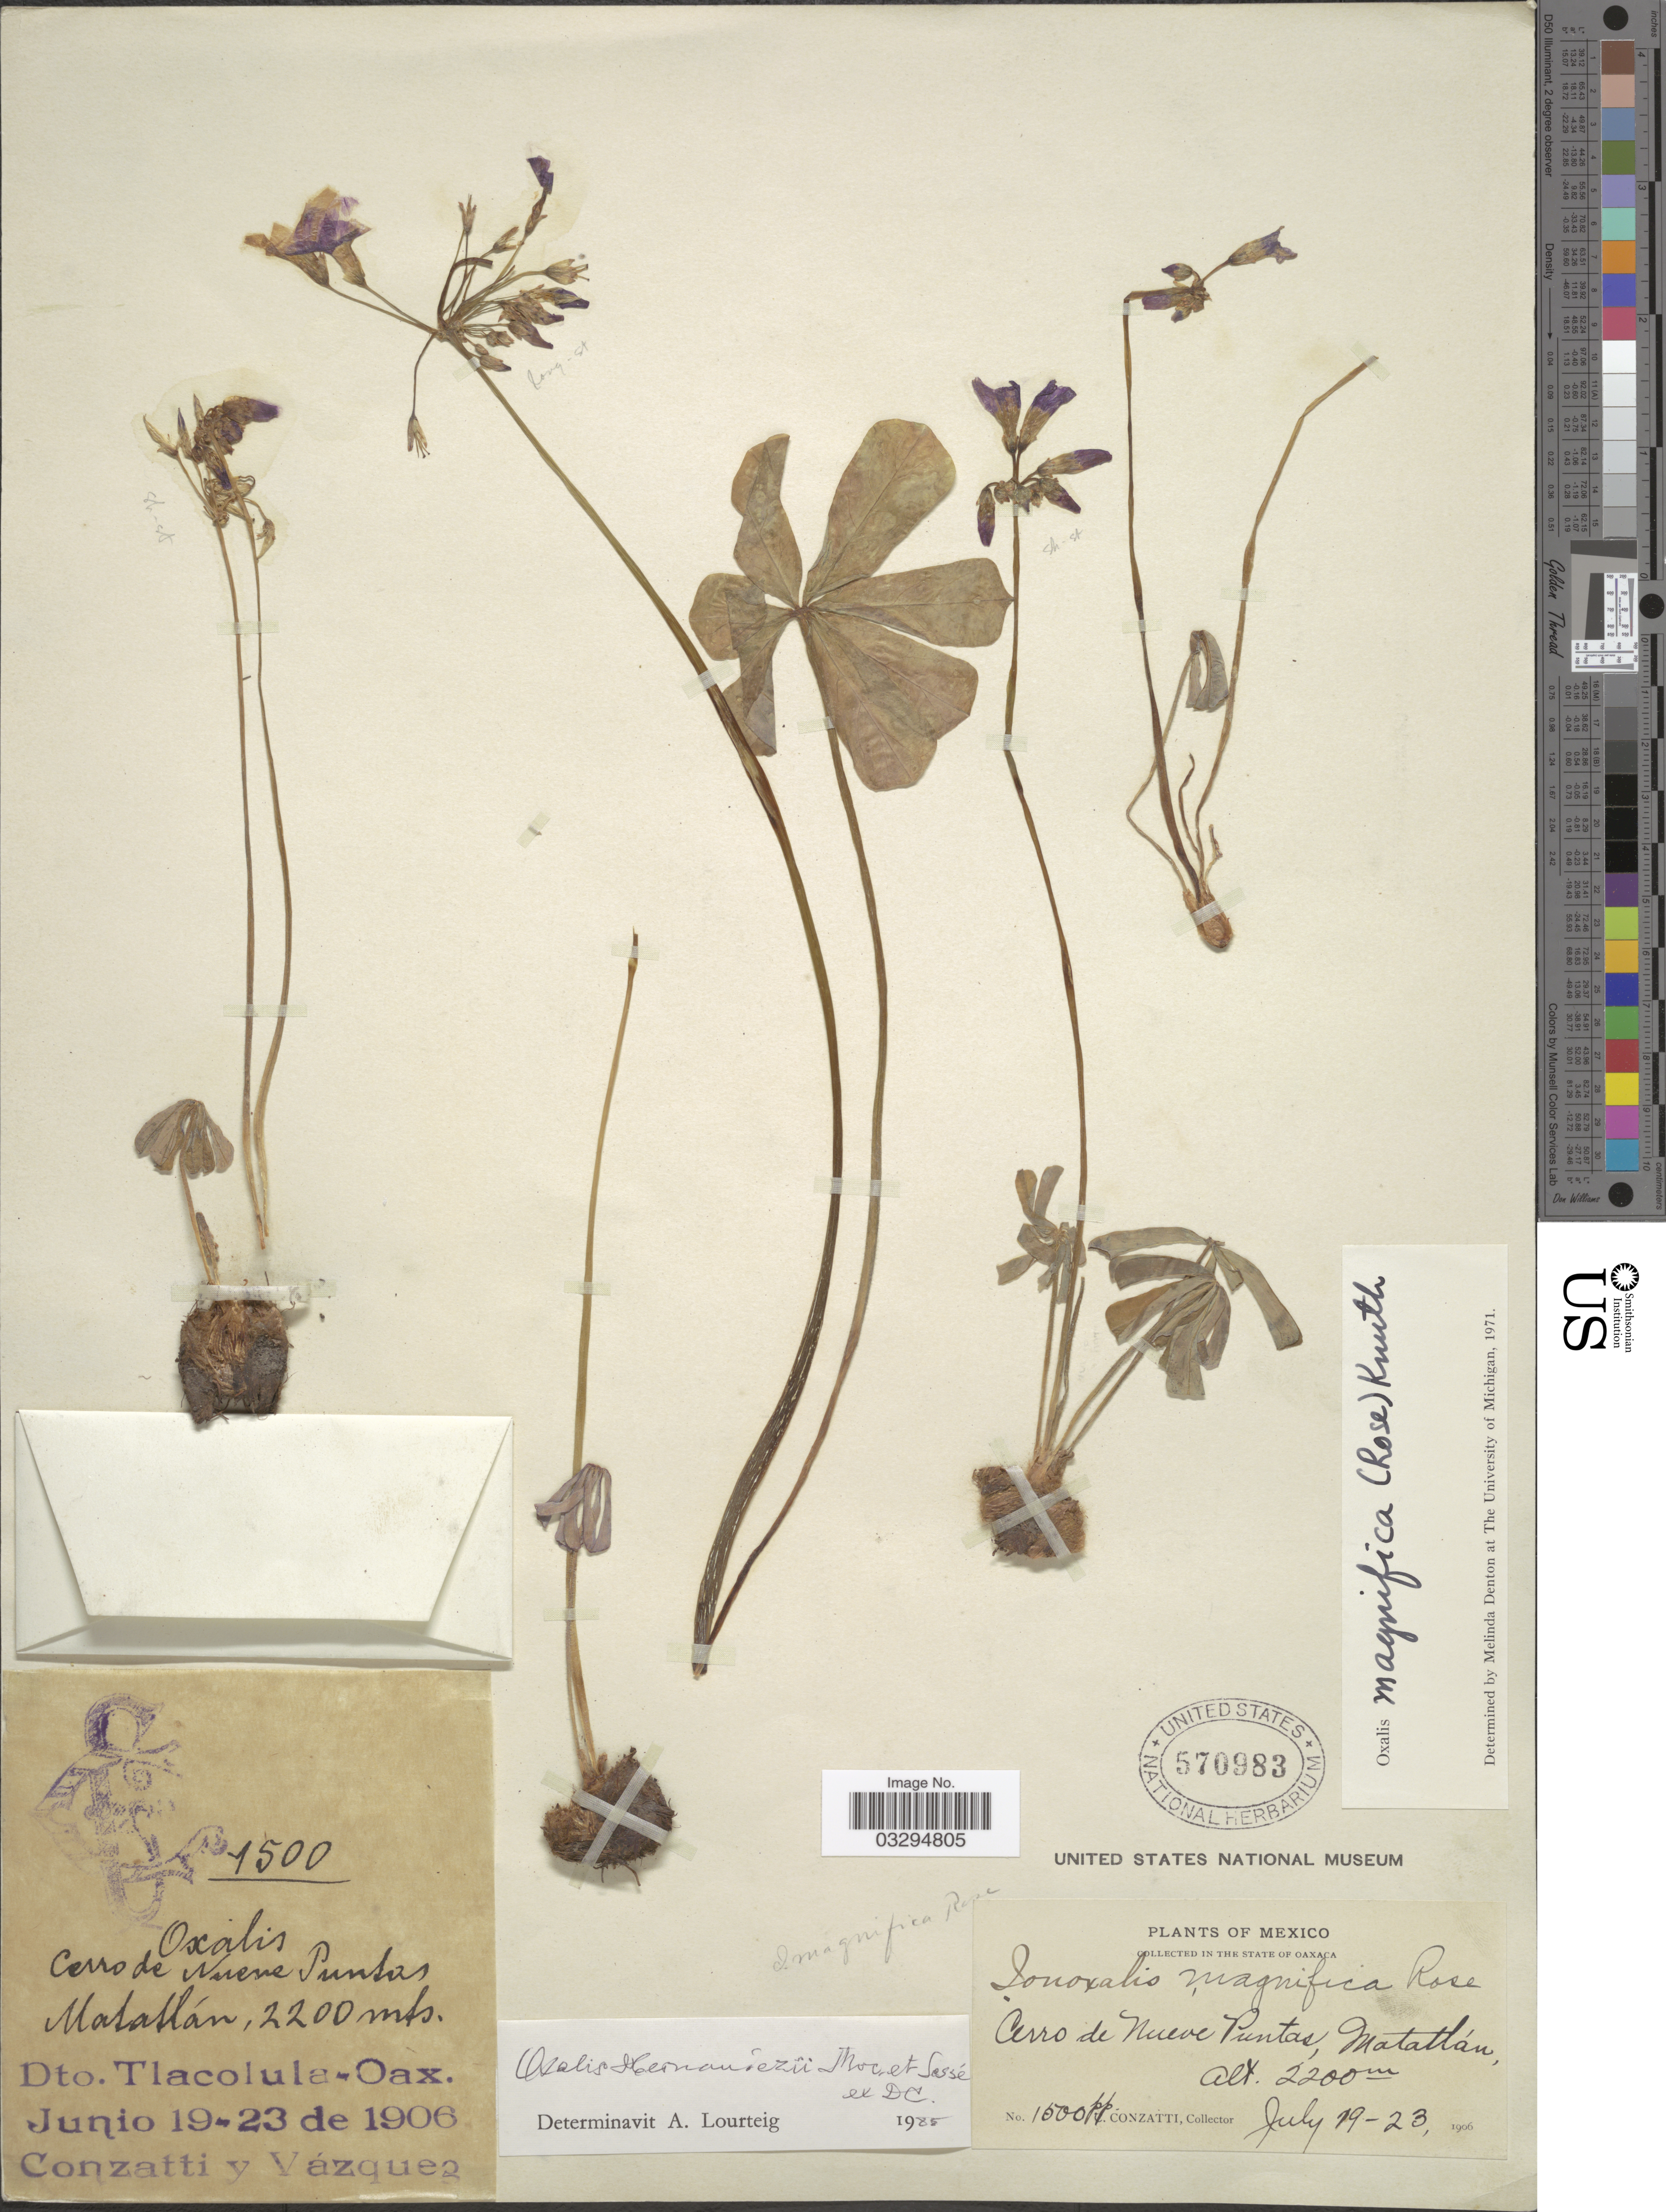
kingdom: Plantae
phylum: Tracheophyta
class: Magnoliopsida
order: Oxalidales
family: Oxalidaceae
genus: Oxalis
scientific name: Oxalis hernandezii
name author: Moc. & Sessé ex DC.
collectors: C. Conzatti & -. Vazquez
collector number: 1500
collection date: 1906-06-19/1906-06-23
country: Mexico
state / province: Oaxaca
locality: Cerro de Nueve Puntas Matatlán, Dto. Tlacolula.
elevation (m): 2200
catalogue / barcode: US 570983